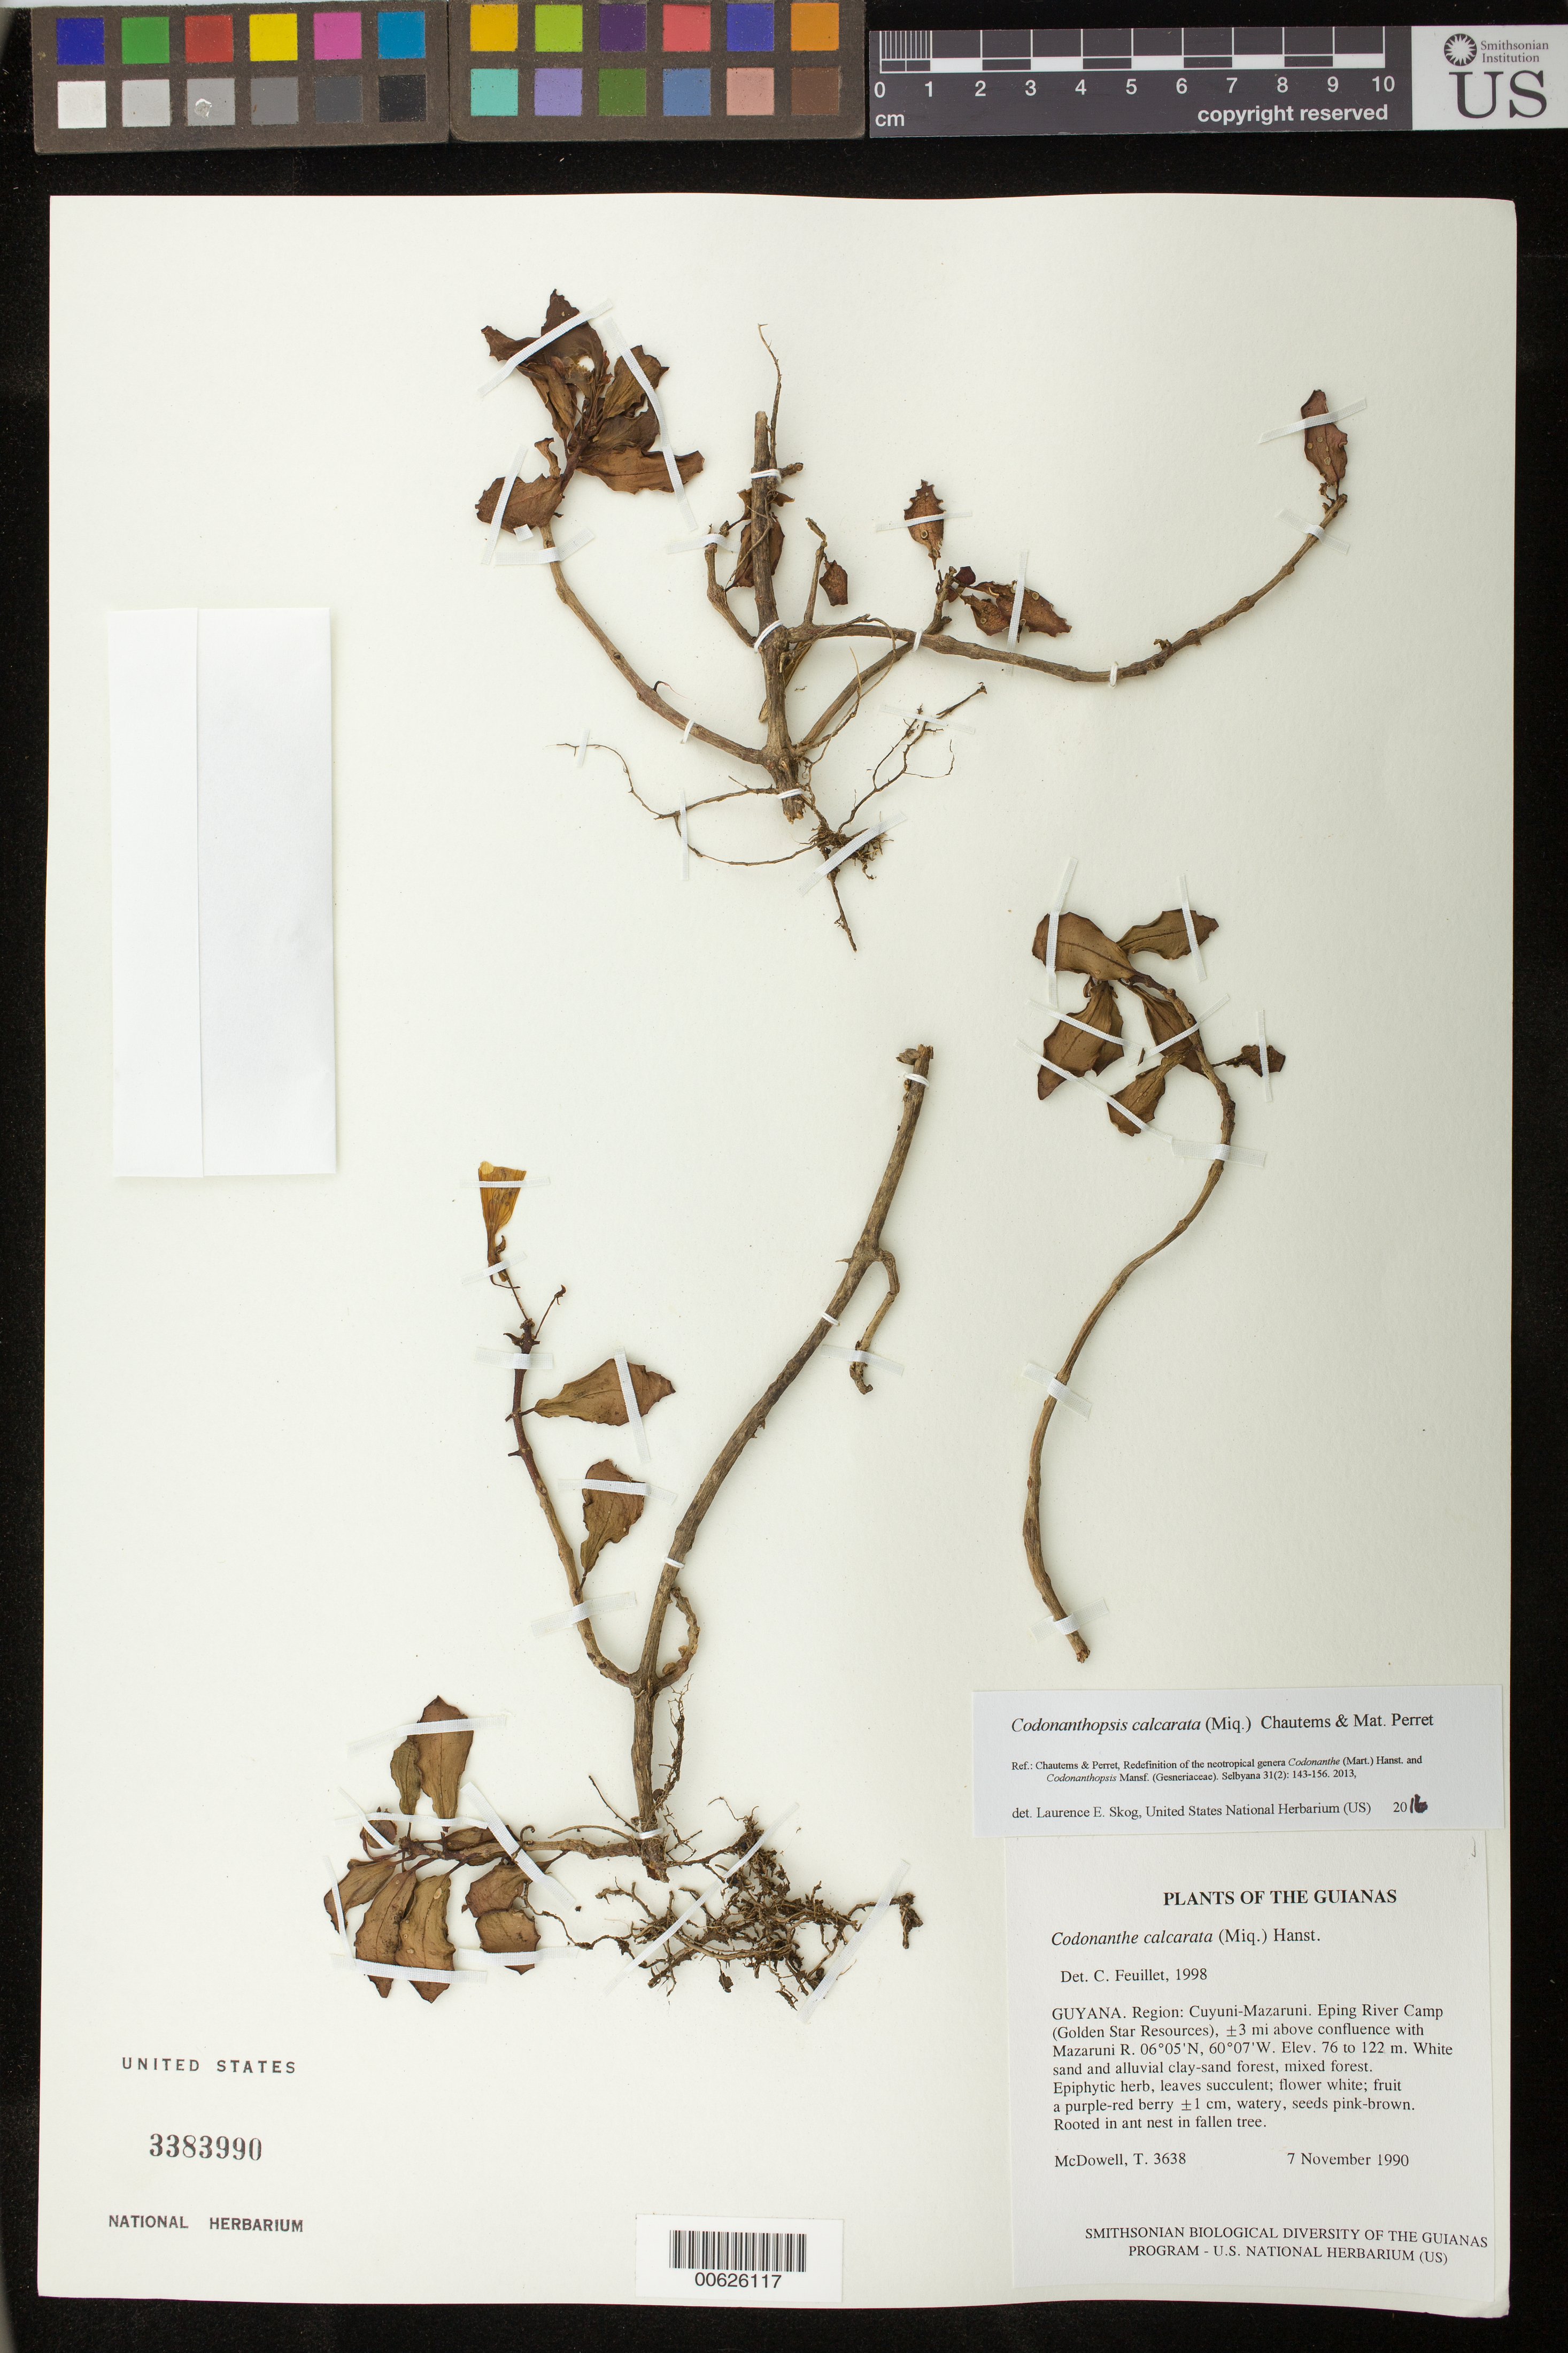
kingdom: Plantae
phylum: Tracheophyta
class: Magnoliopsida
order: Lamiales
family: Gesneriaceae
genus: Codonanthopsis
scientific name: Codonanthopsis calcarata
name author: (Miq.) Chautems & Mat.Perret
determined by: Skog, Laurence E.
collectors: T. McDowell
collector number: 3638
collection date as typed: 07 Nov 1990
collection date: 1990-11-07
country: Guyana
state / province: Cuyuni-Mazaruni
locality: Eping River Camp (Golden Star Resources) ± 3 mi above confluence with Mazaruni R.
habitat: White sand and alluvial clay-sand forest, mixed forest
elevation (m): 76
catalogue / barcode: US 3383990